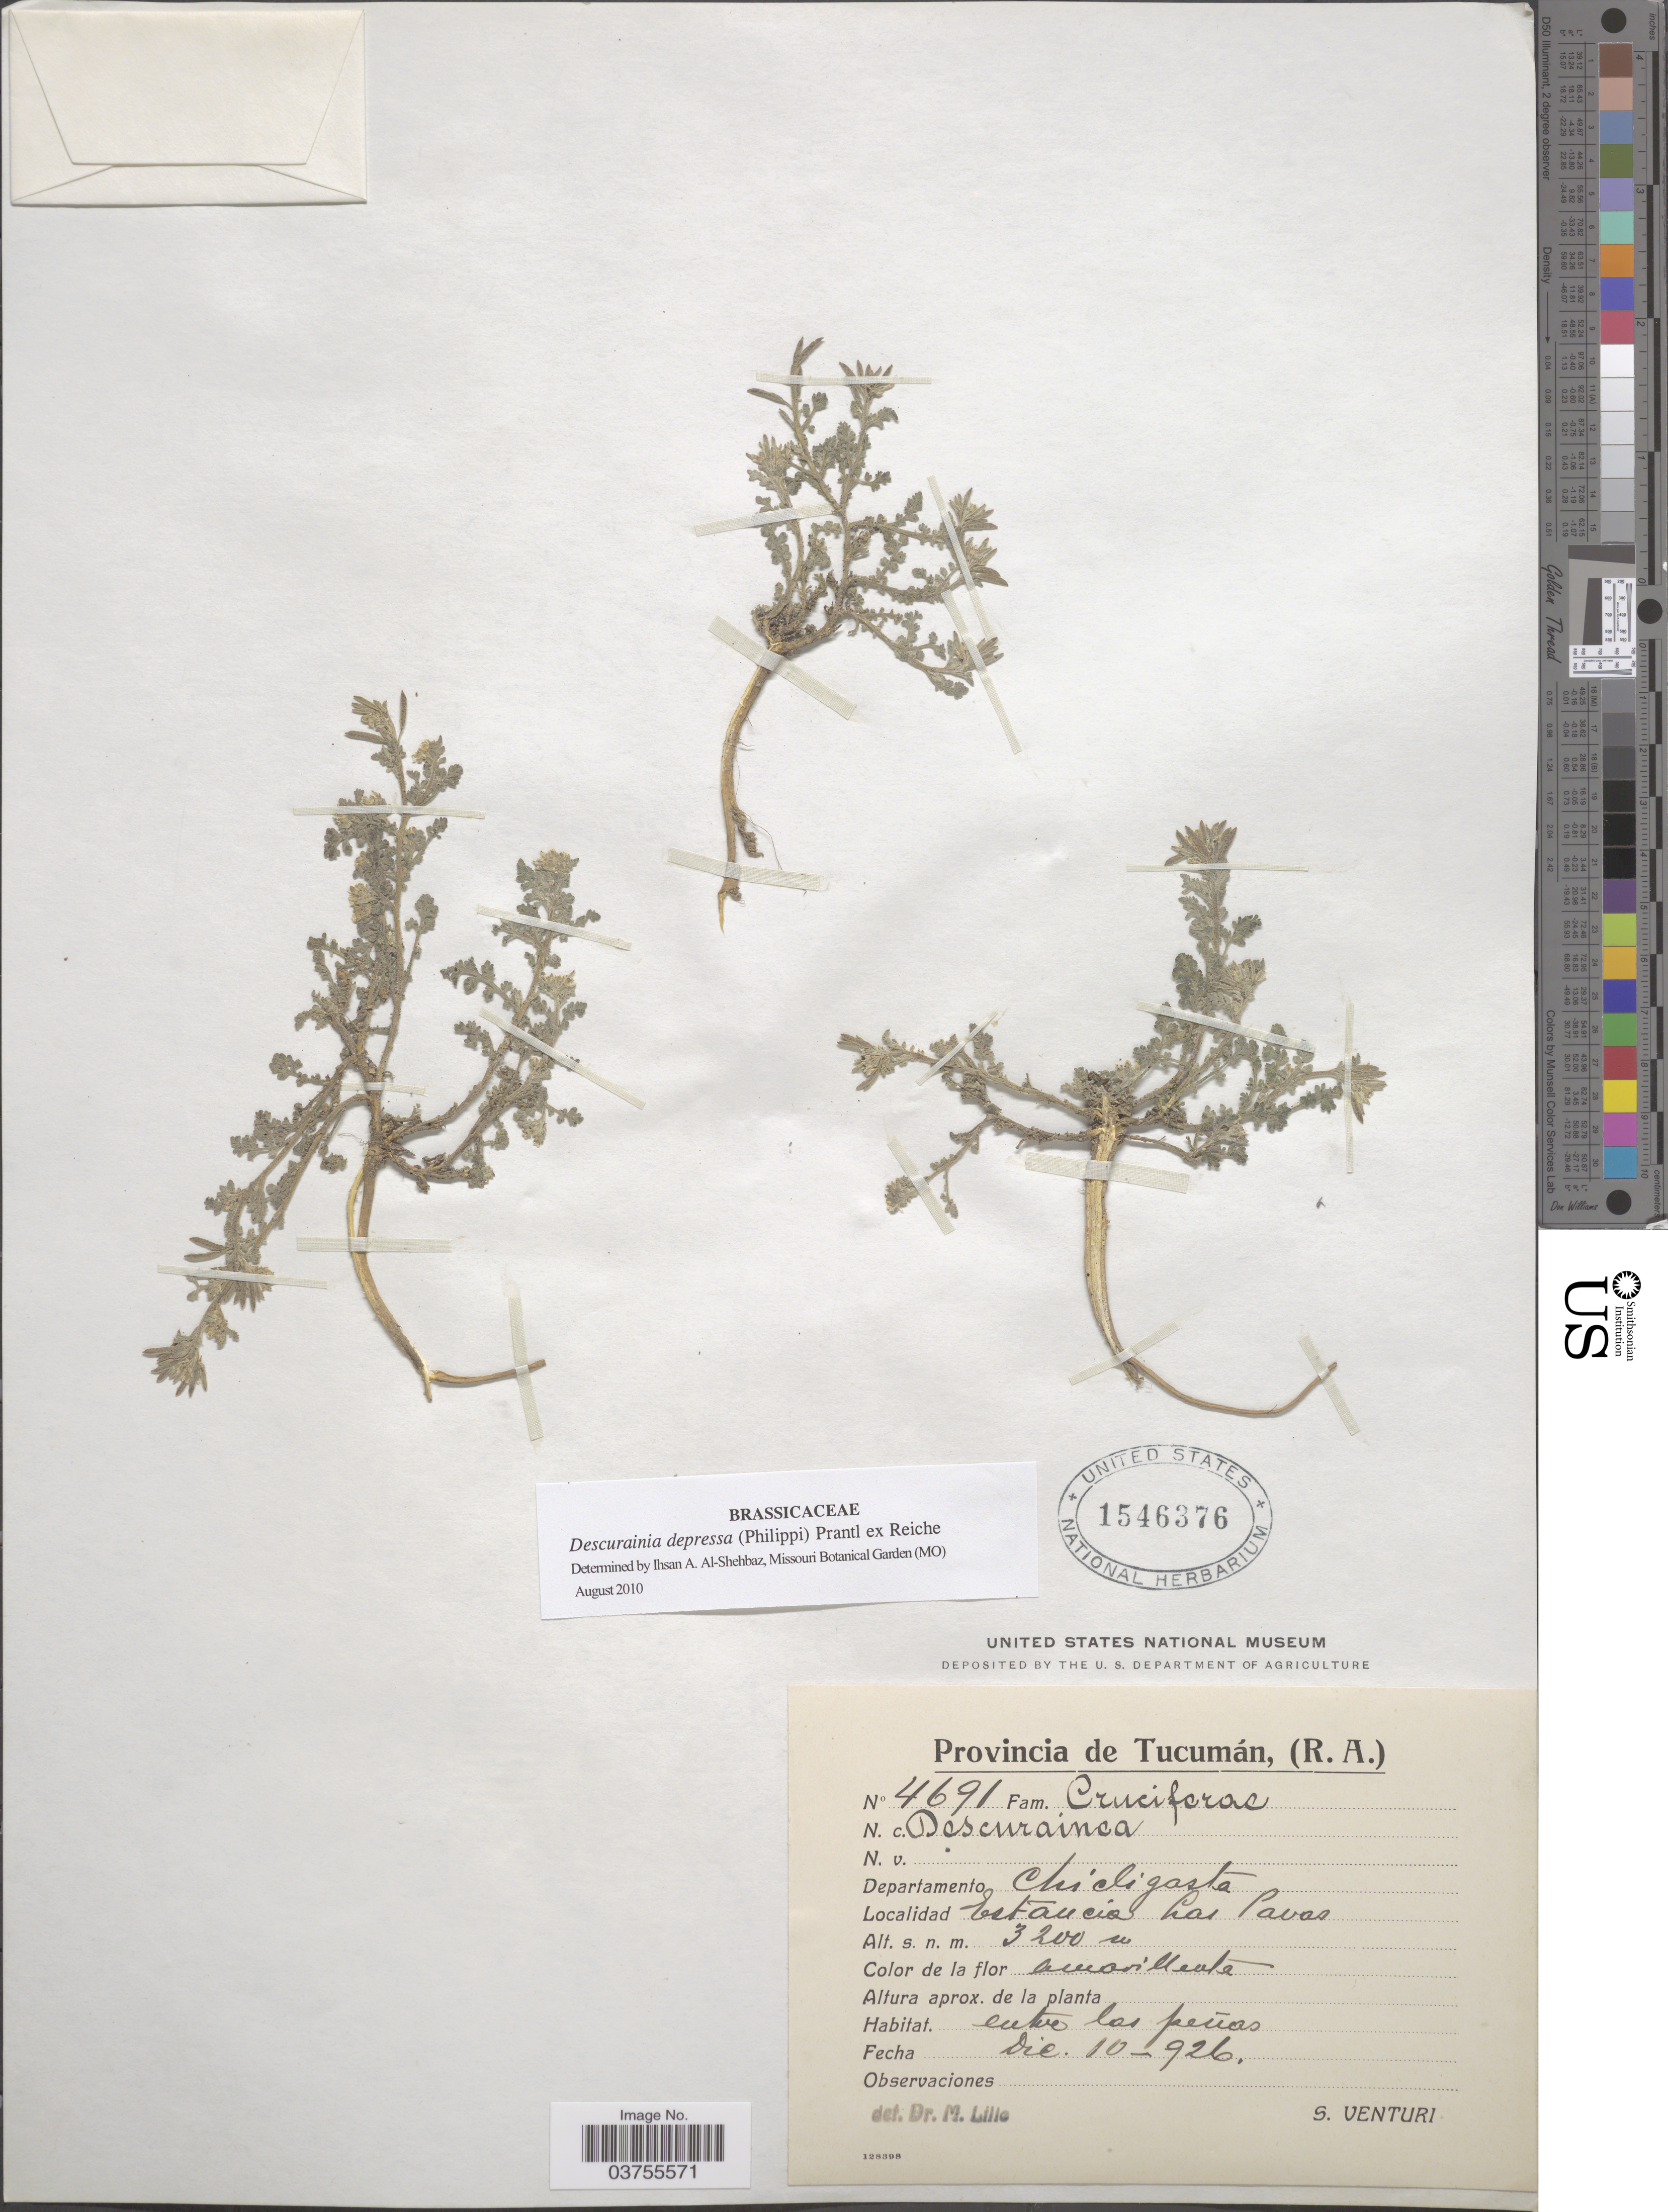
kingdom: Plantae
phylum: Tracheophyta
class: Magnoliopsida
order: Brassicales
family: Brassicaceae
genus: Descurainia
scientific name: Descurainia depressa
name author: (Phil. & C.A. Mey.) Prantl ex Reiche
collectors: S. Venturi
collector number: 4691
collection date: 1926-12-10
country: Argentina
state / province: Tucuman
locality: Departamento Chicligasta, Estancia Las Pavas.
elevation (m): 3200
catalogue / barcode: US 1546376